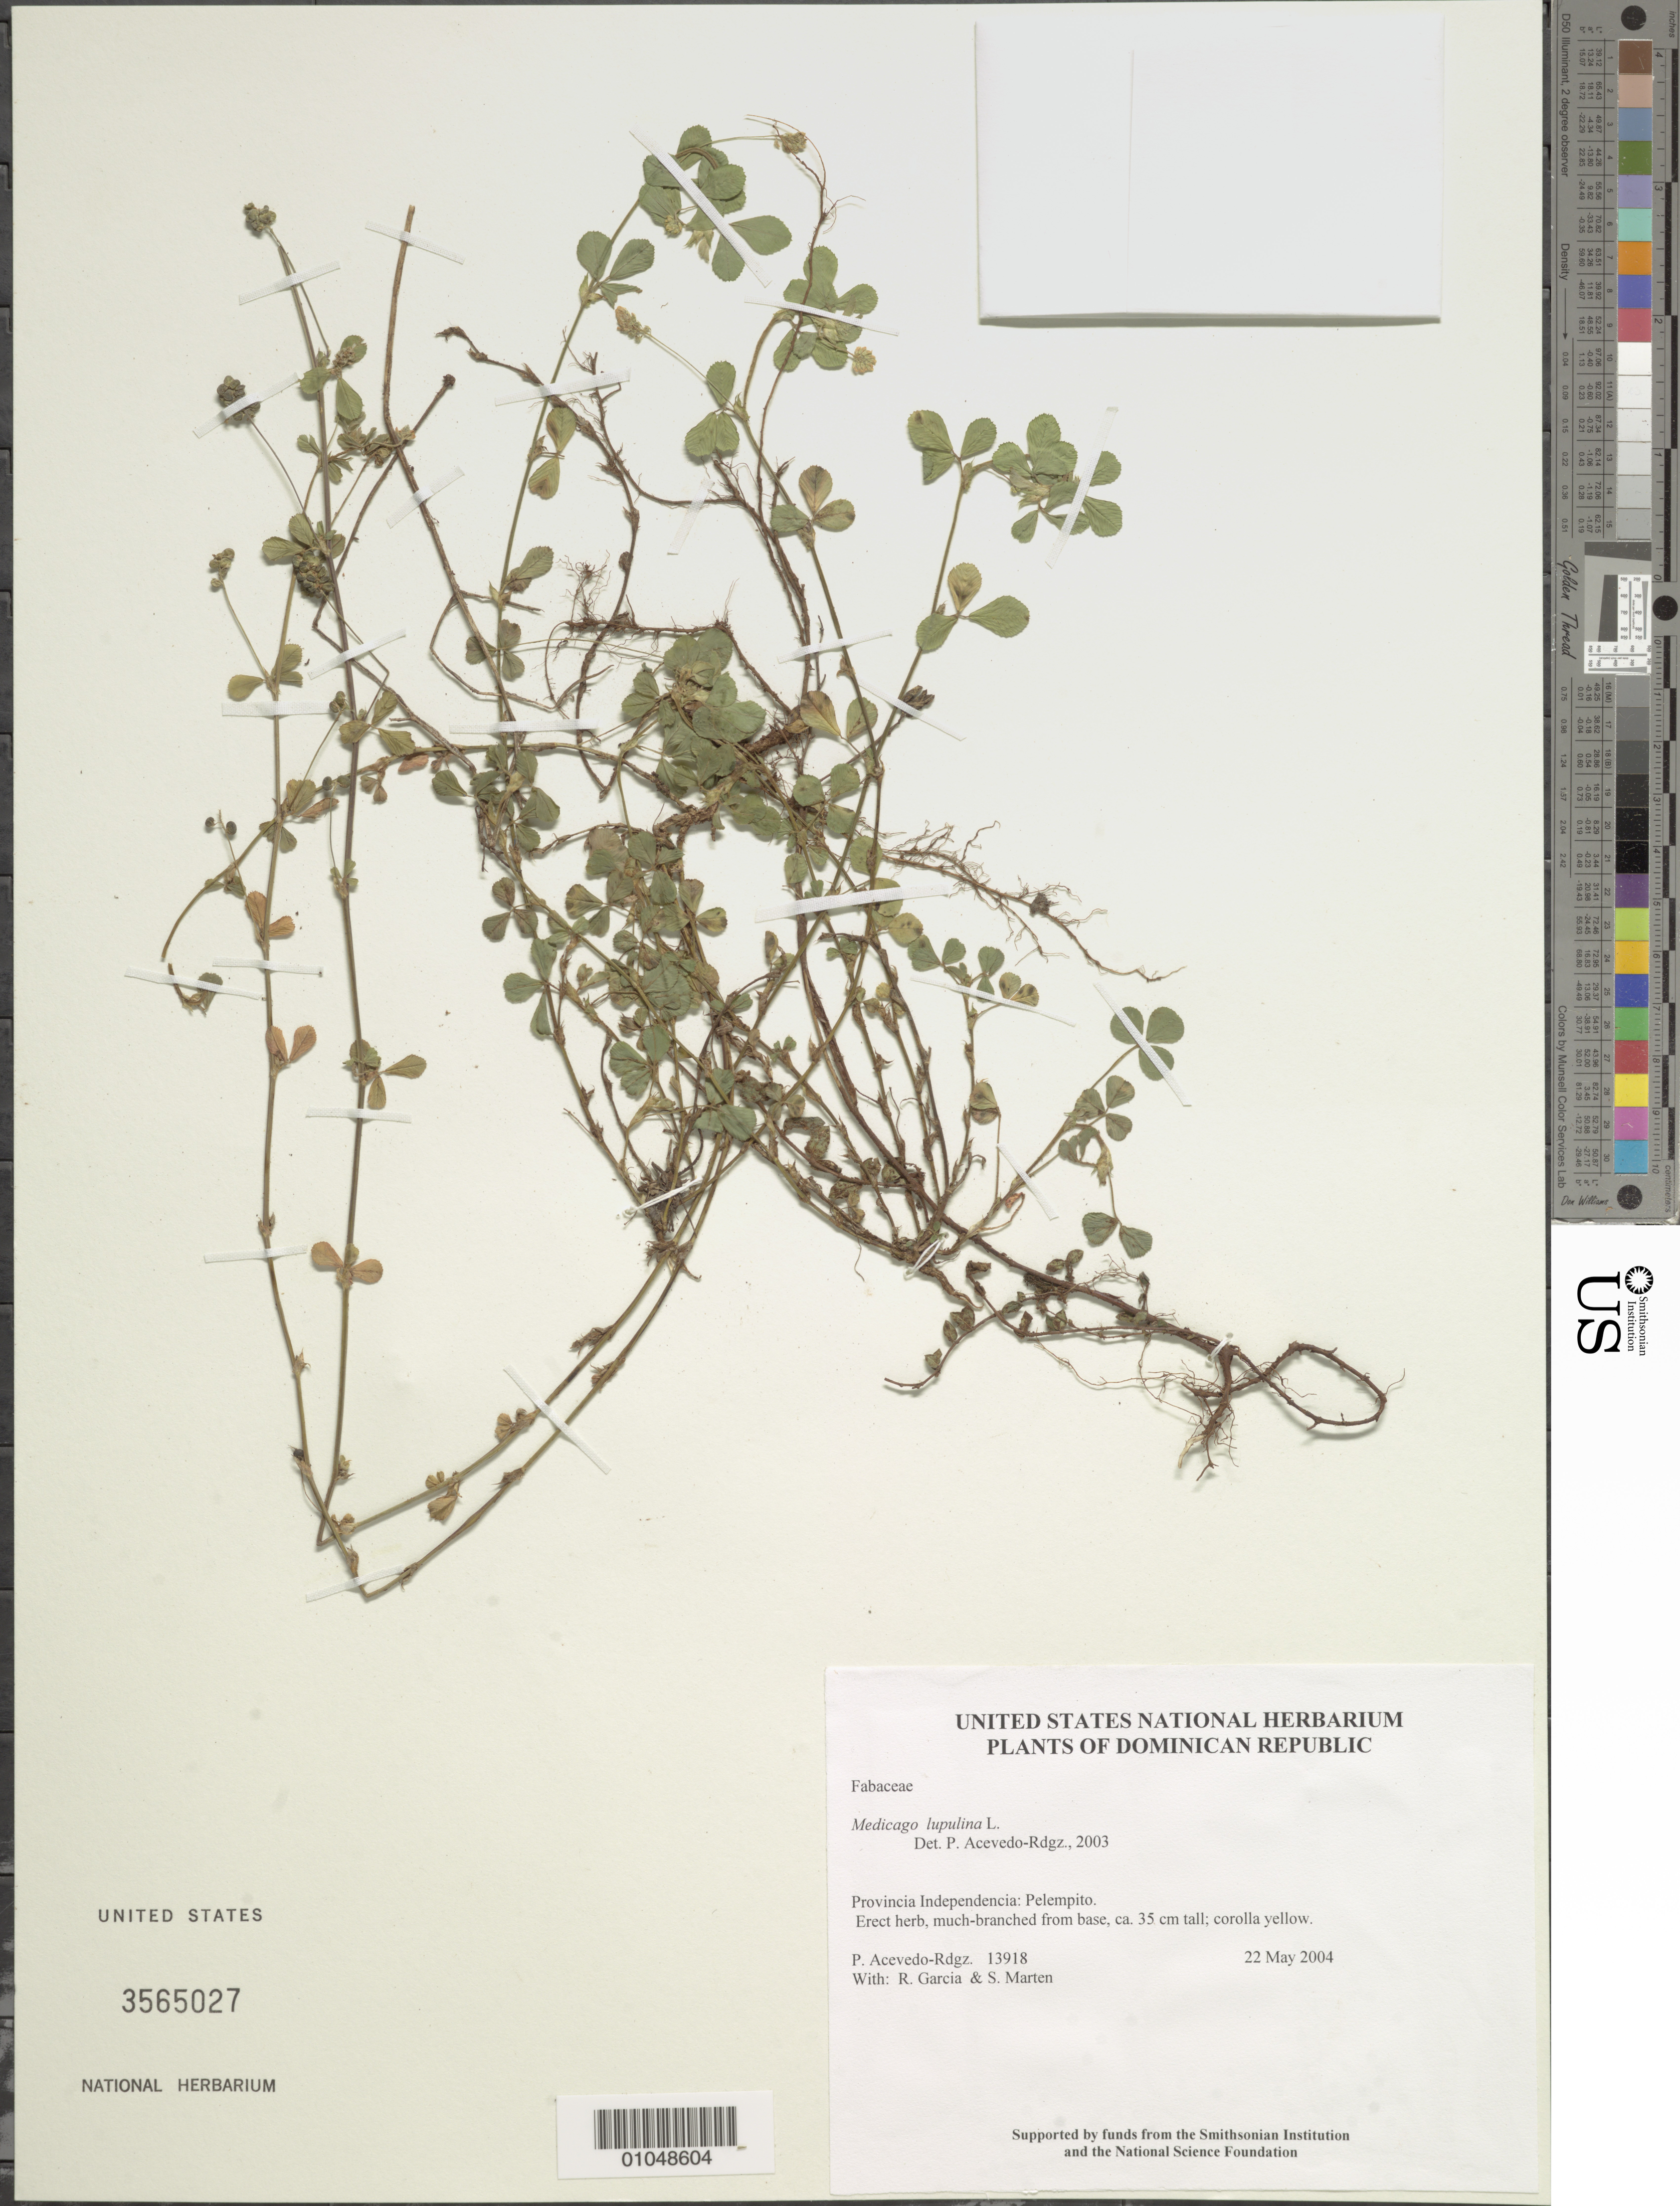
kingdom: Plantae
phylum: Tracheophyta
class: Magnoliopsida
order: Fabales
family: Fabaceae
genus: Medicago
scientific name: Medicago lupulina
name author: L.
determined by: Acevedo-Rodríguez, P., (BOT), Smithsonian Institution - National Museum of Natural History (UNITED STATES)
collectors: P. Acevedo-Rodr., R. G. García & S. Marten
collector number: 13918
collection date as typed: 22 May 2004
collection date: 2004-05-22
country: Dominican Republic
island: Hispaniola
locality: Provincia Independencia: Pelempito.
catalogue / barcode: US 3565027